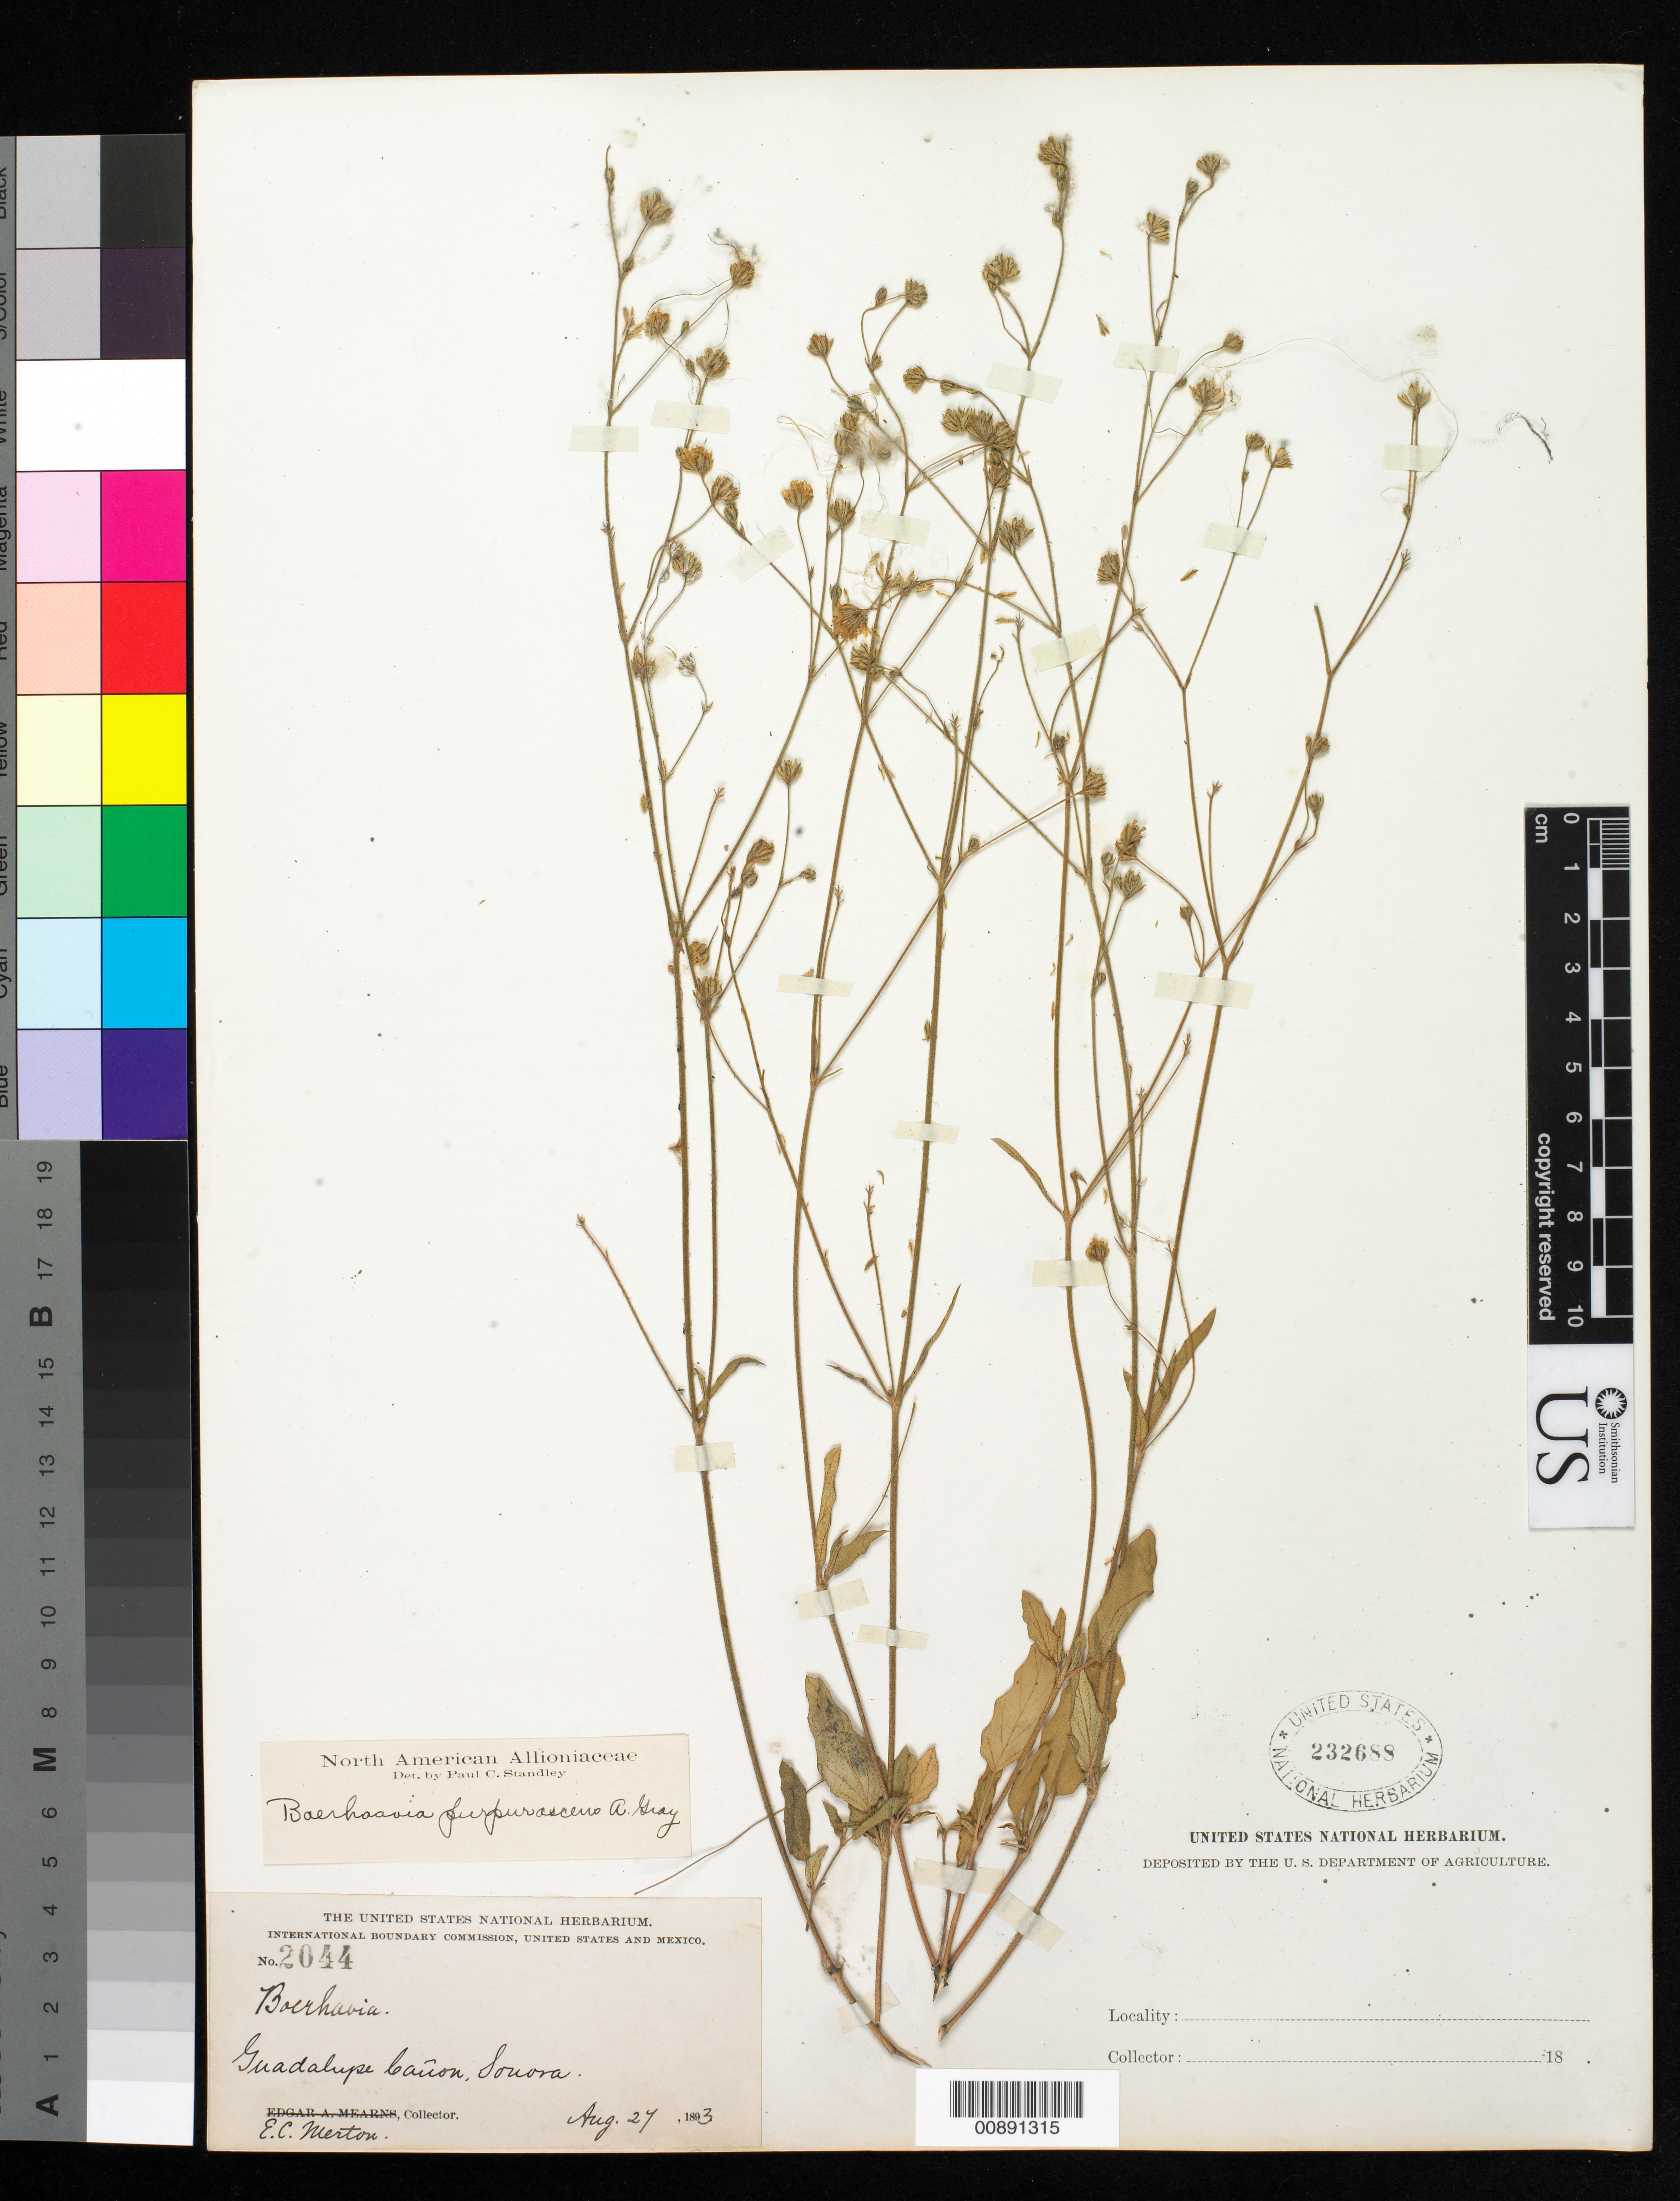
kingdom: Plantae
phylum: Tracheophyta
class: Magnoliopsida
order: Caryophyllales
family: Nyctaginaceae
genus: Boerhavia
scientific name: Boerhavia purpurascens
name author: A. Gray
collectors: E. Merton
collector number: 2044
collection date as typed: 27 Aug 1893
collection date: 1893-08-27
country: Mexico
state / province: Sonora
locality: Guadalupe Cañon, Sonora.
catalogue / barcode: US 232688